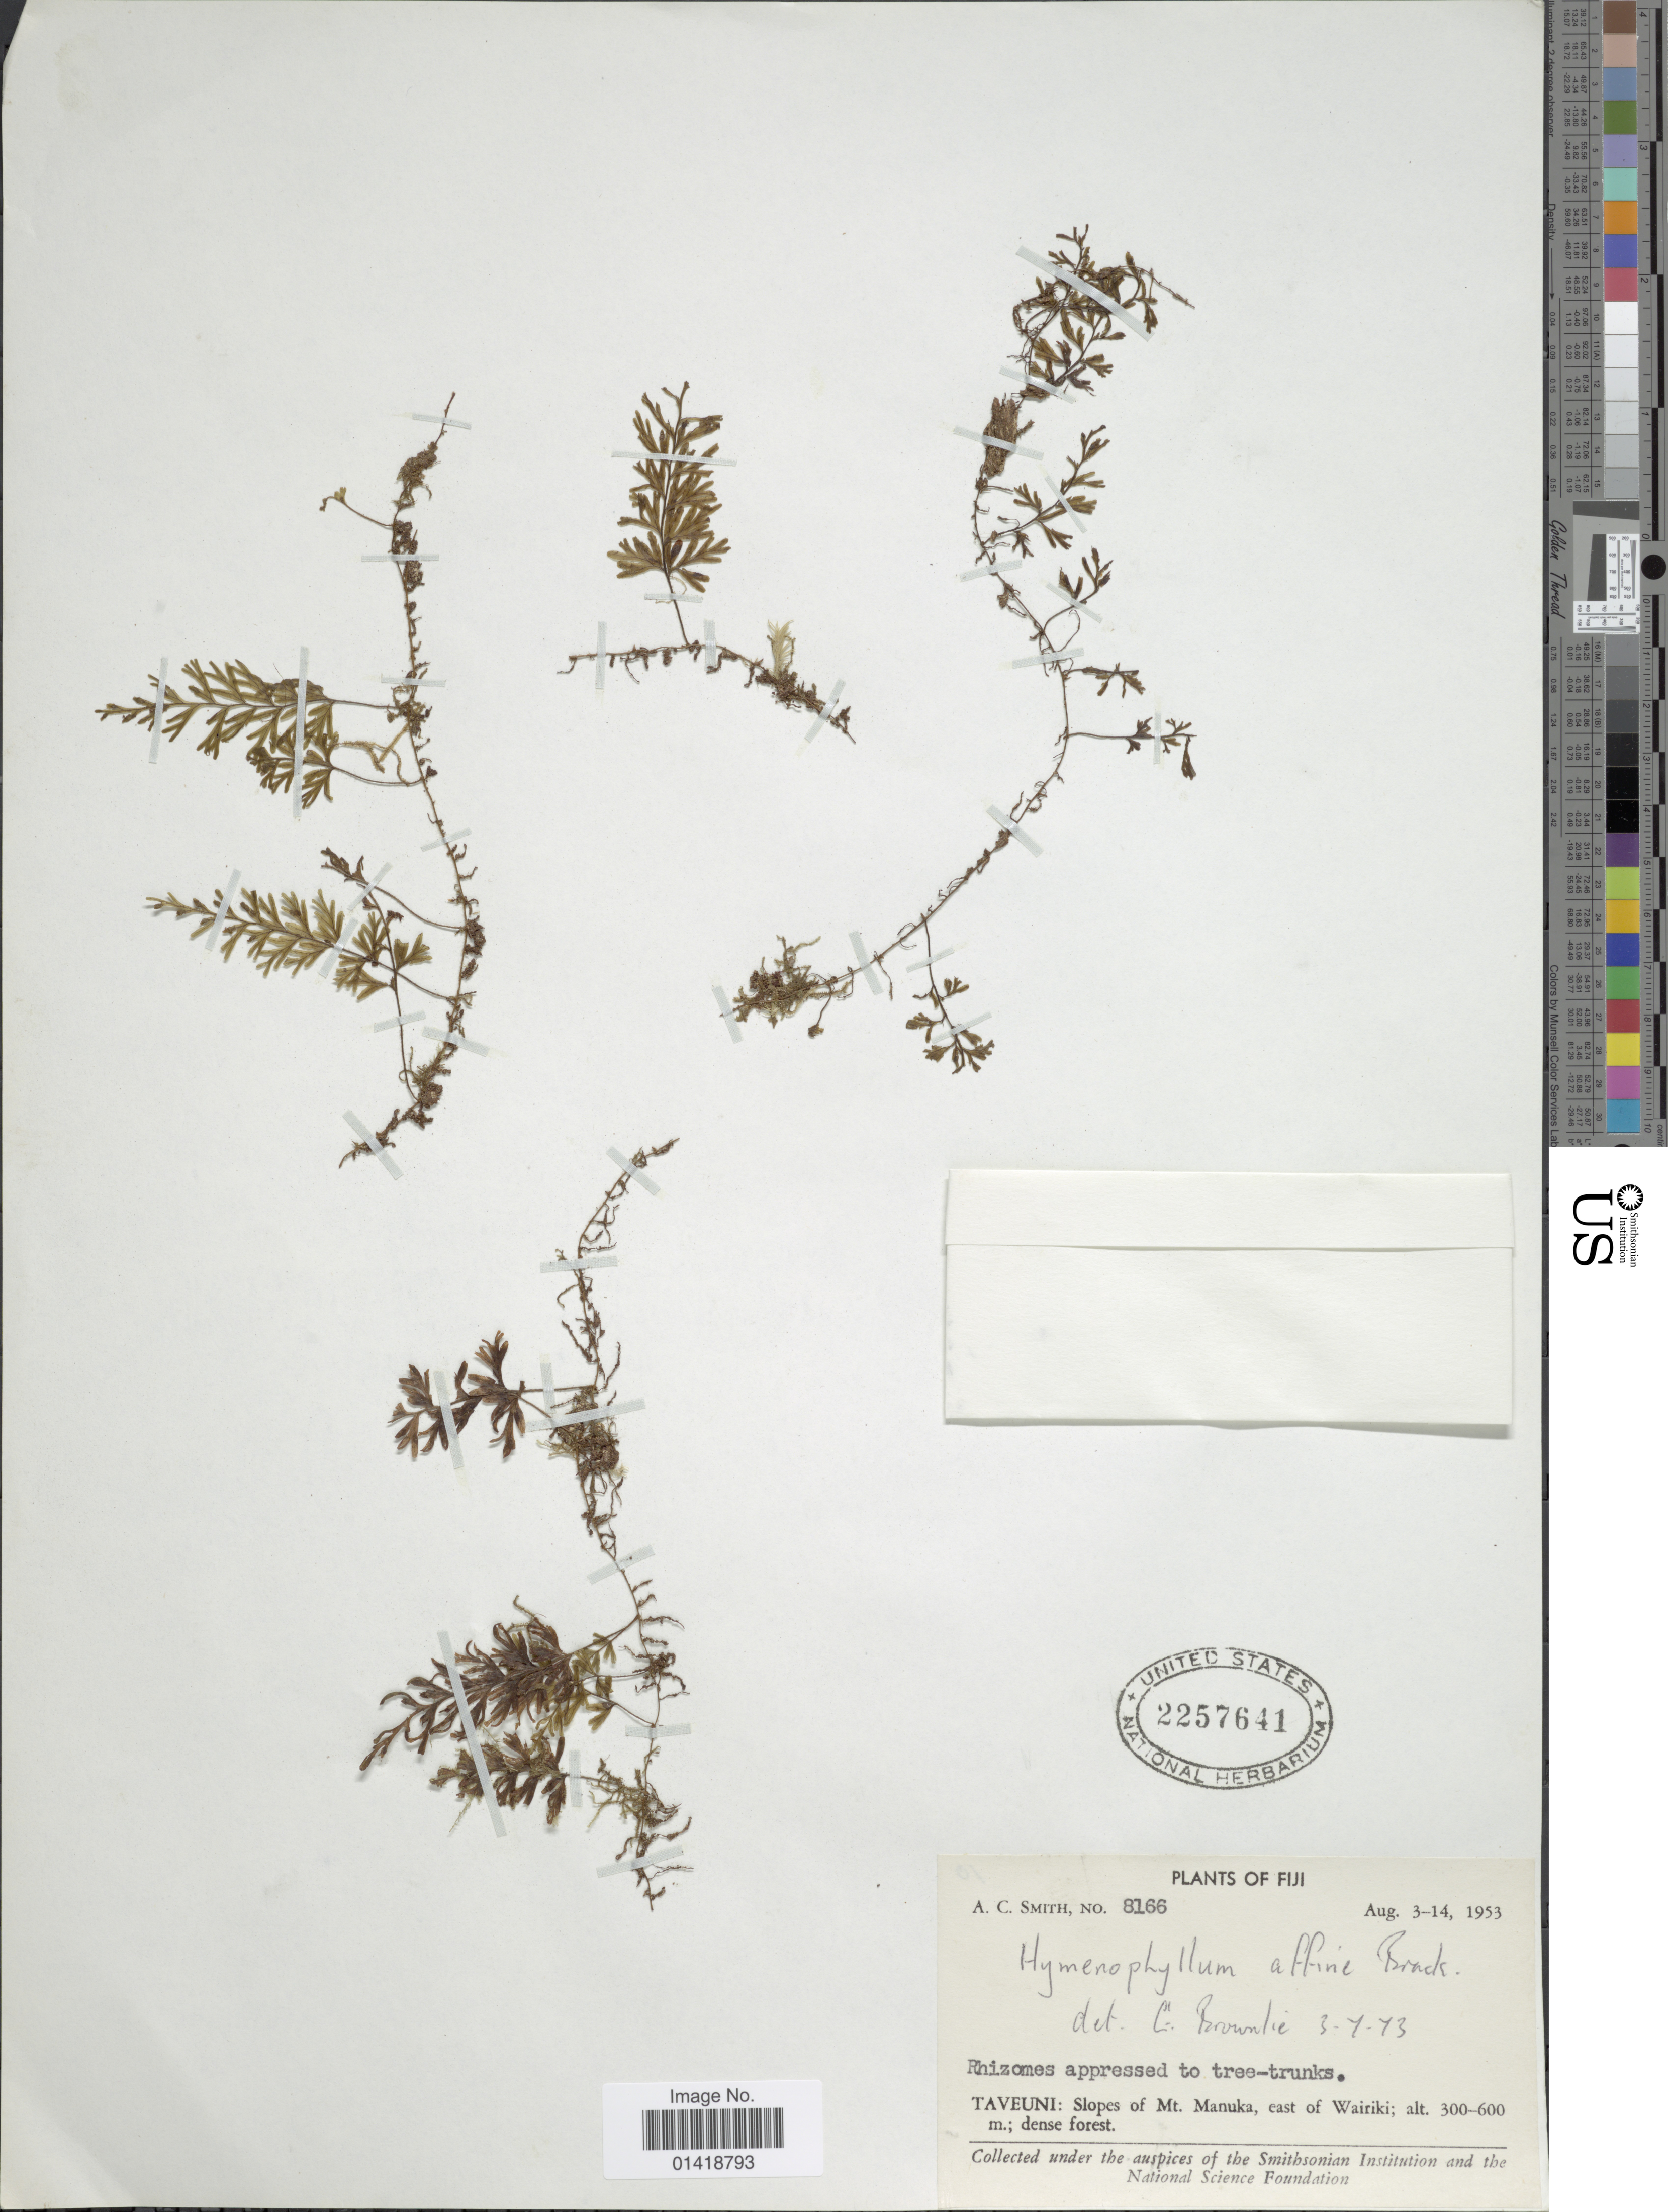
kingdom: Plantae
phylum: Tracheophyta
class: Polypodiopsida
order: Hymenophyllales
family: Hymenophyllaceae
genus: Hymenophyllum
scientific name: Hymenophyllum affine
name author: Brack. in Wilkes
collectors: A. C. Smith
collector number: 8166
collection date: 1953-08-03/1953-08-14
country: Fiji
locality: Taveuni: Slopes of Mt. Manuka, east of Wairiki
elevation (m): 300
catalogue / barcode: US 2257641